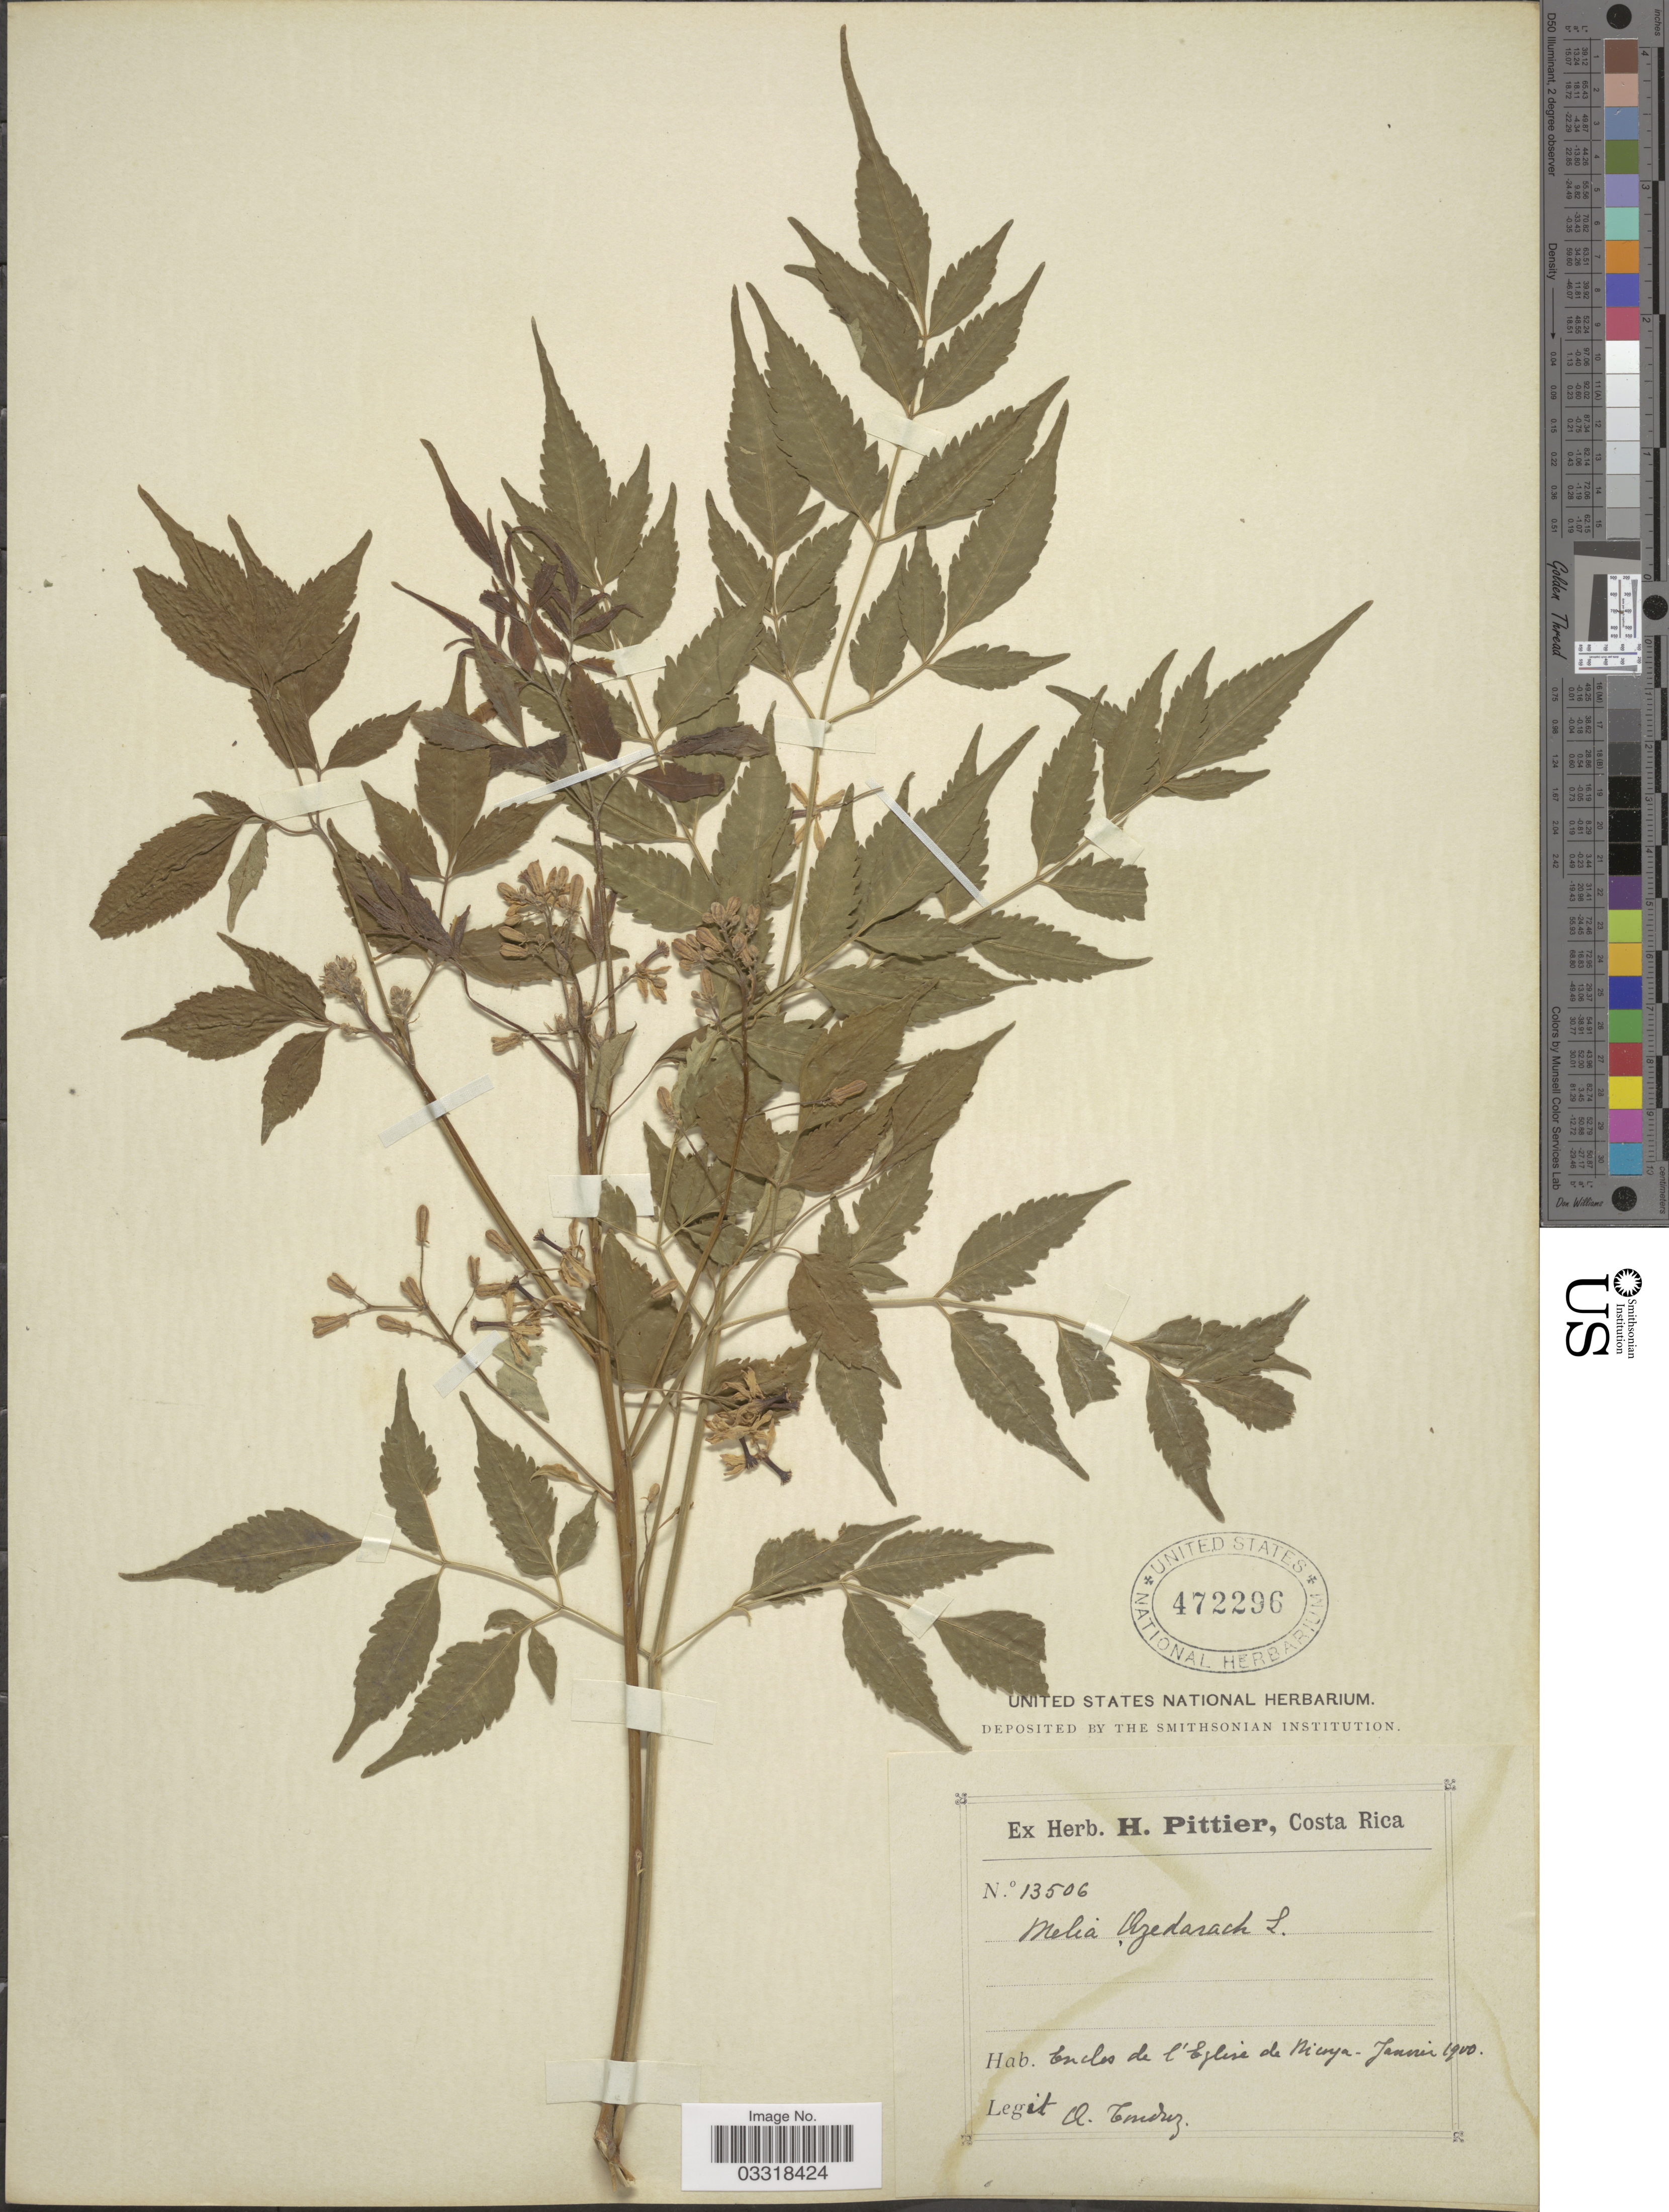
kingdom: Plantae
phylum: Tracheophyta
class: Magnoliopsida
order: Sapindales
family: Meliaceae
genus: Melia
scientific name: Melia azedarach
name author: L.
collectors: A. Tonduz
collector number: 13506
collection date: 1900-01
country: Costa Rica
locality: Enclos de l'église de Nicoya.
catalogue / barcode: US 472296